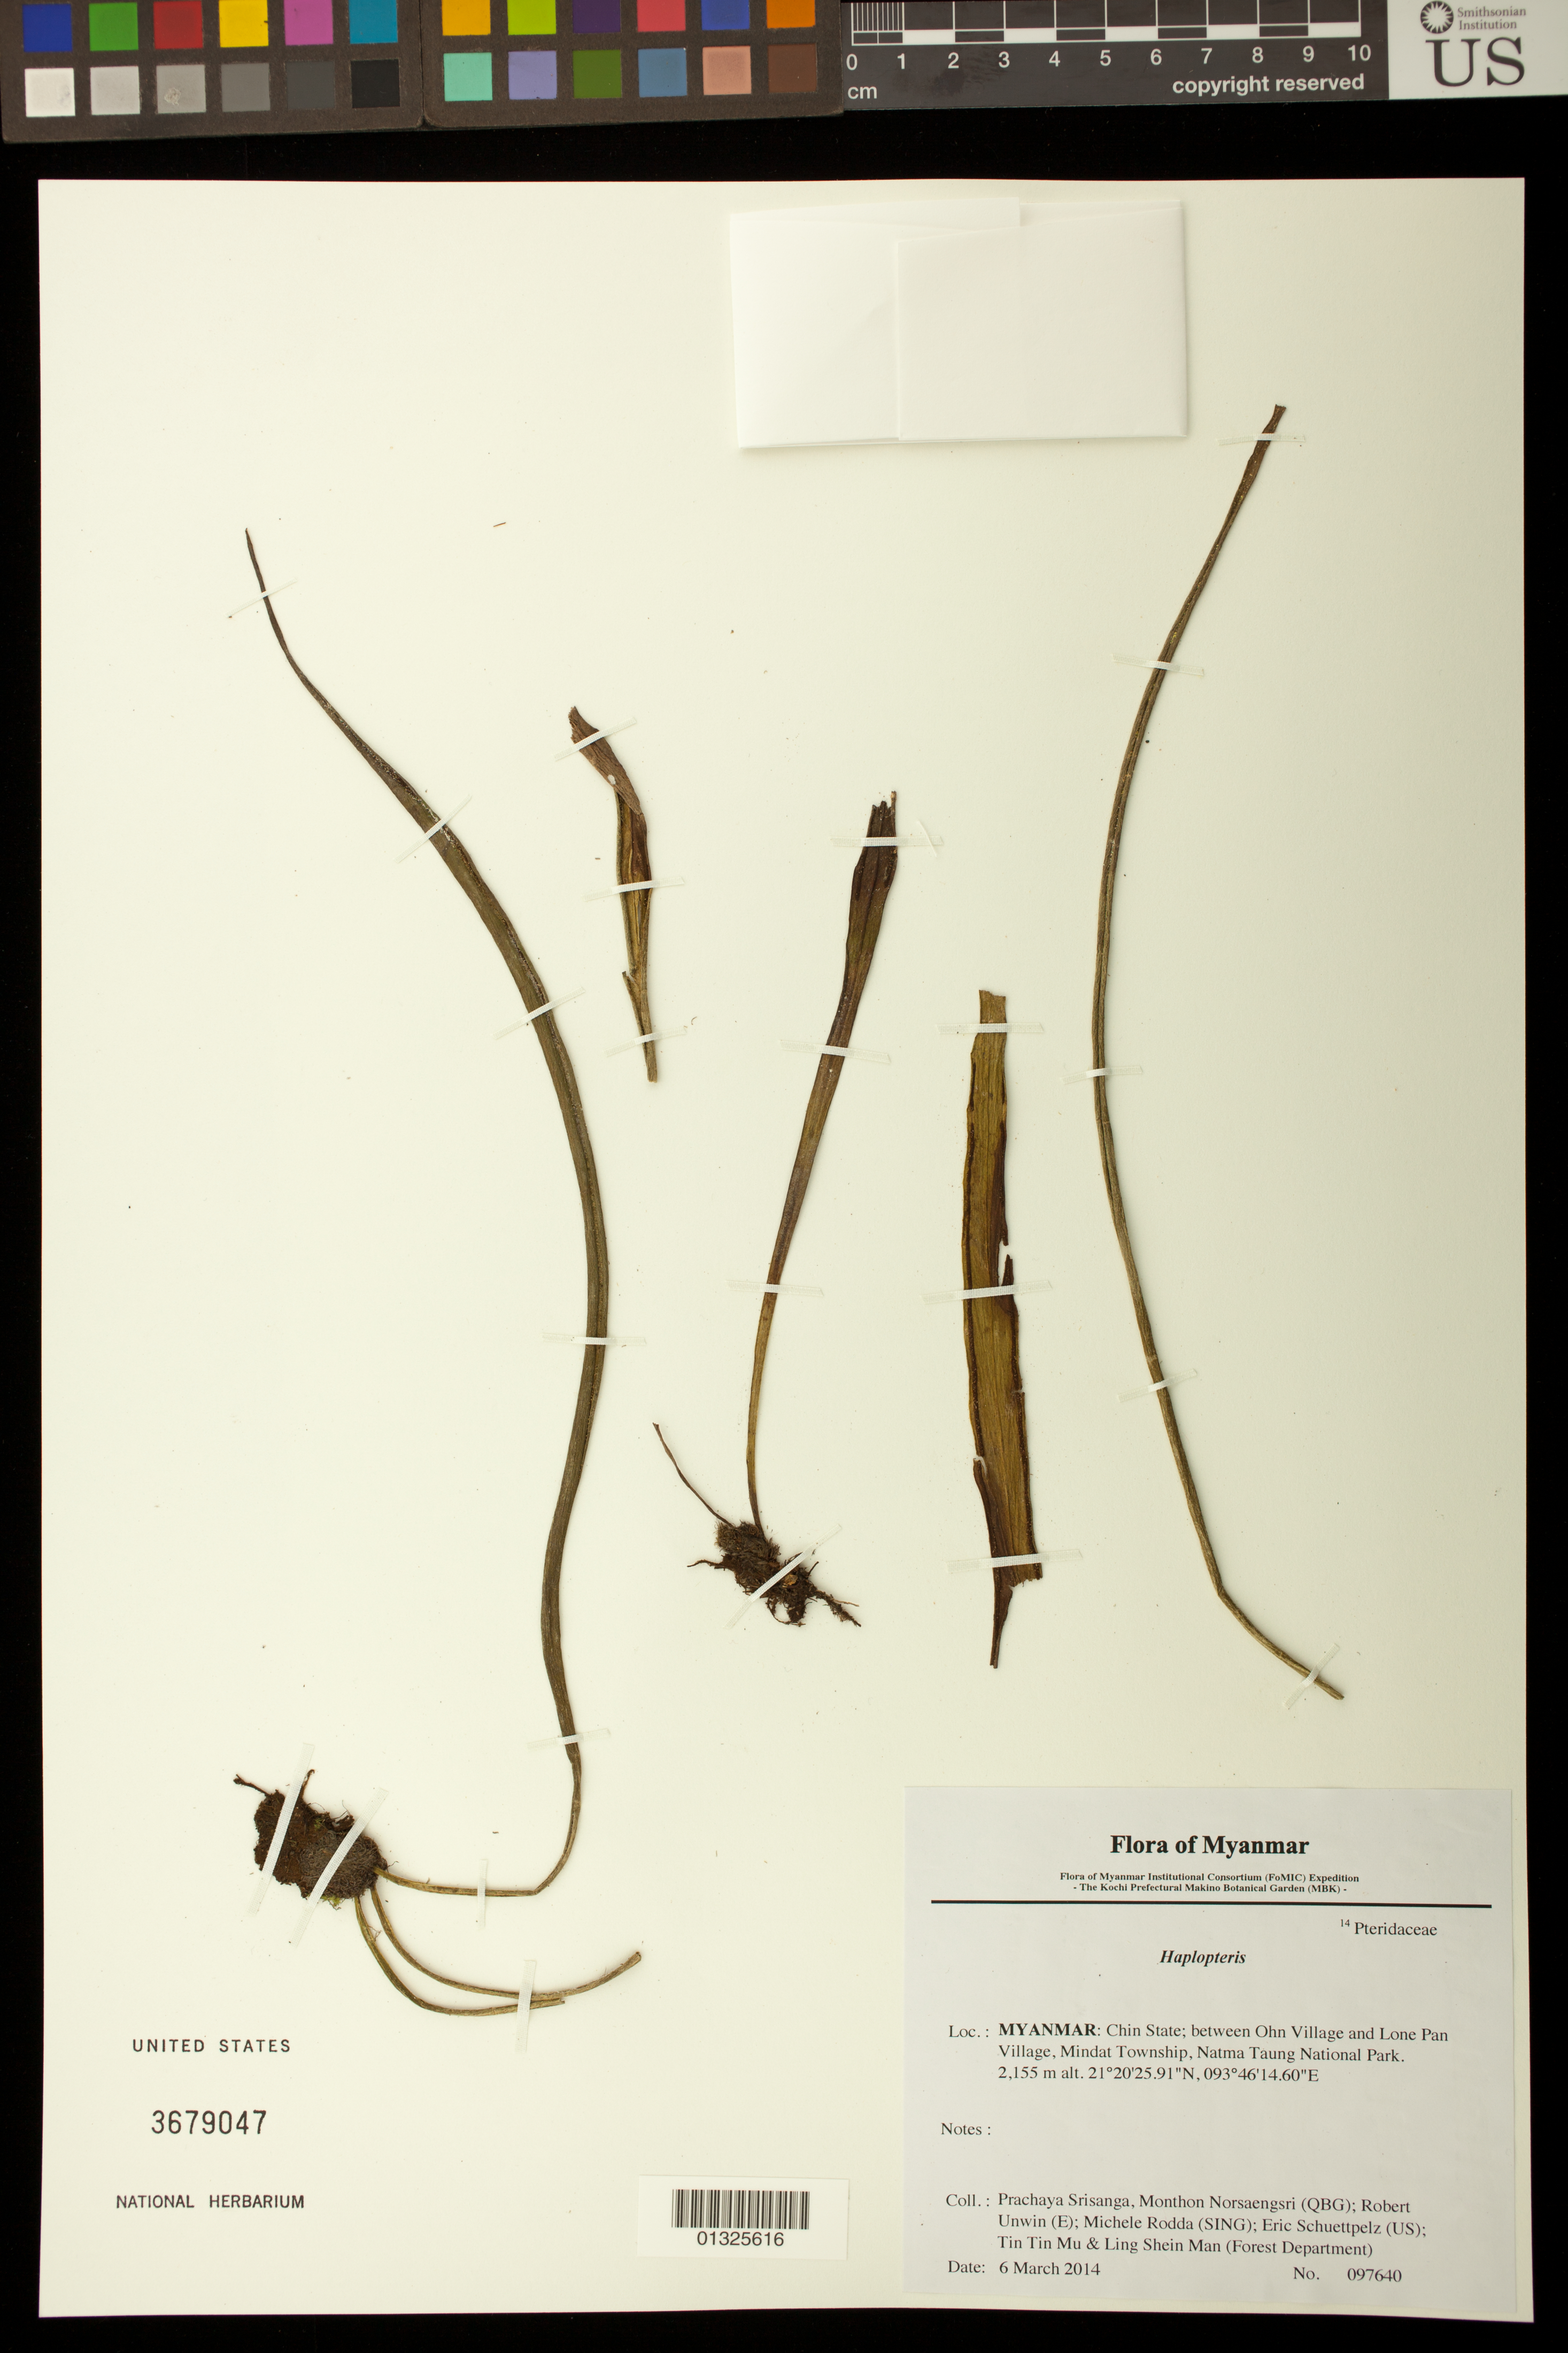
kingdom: Plantae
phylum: Tracheophyta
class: Polypodiopsida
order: Polypodiales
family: Pteridaceae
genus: Haplopteris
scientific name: Haplopteris sp.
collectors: P. Srisanga, M. Norsaengsri, R. Unwin, M. Rodda, E. Schuettpelz, Tin Tin Mu & Ling Shein Man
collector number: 97640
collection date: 2014-03-06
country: Myanmar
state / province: Chin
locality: Between Ohn Village and Lone Pan Village, Mindat Township, Natma Taung National Park.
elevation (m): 2155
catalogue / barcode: US 3679047